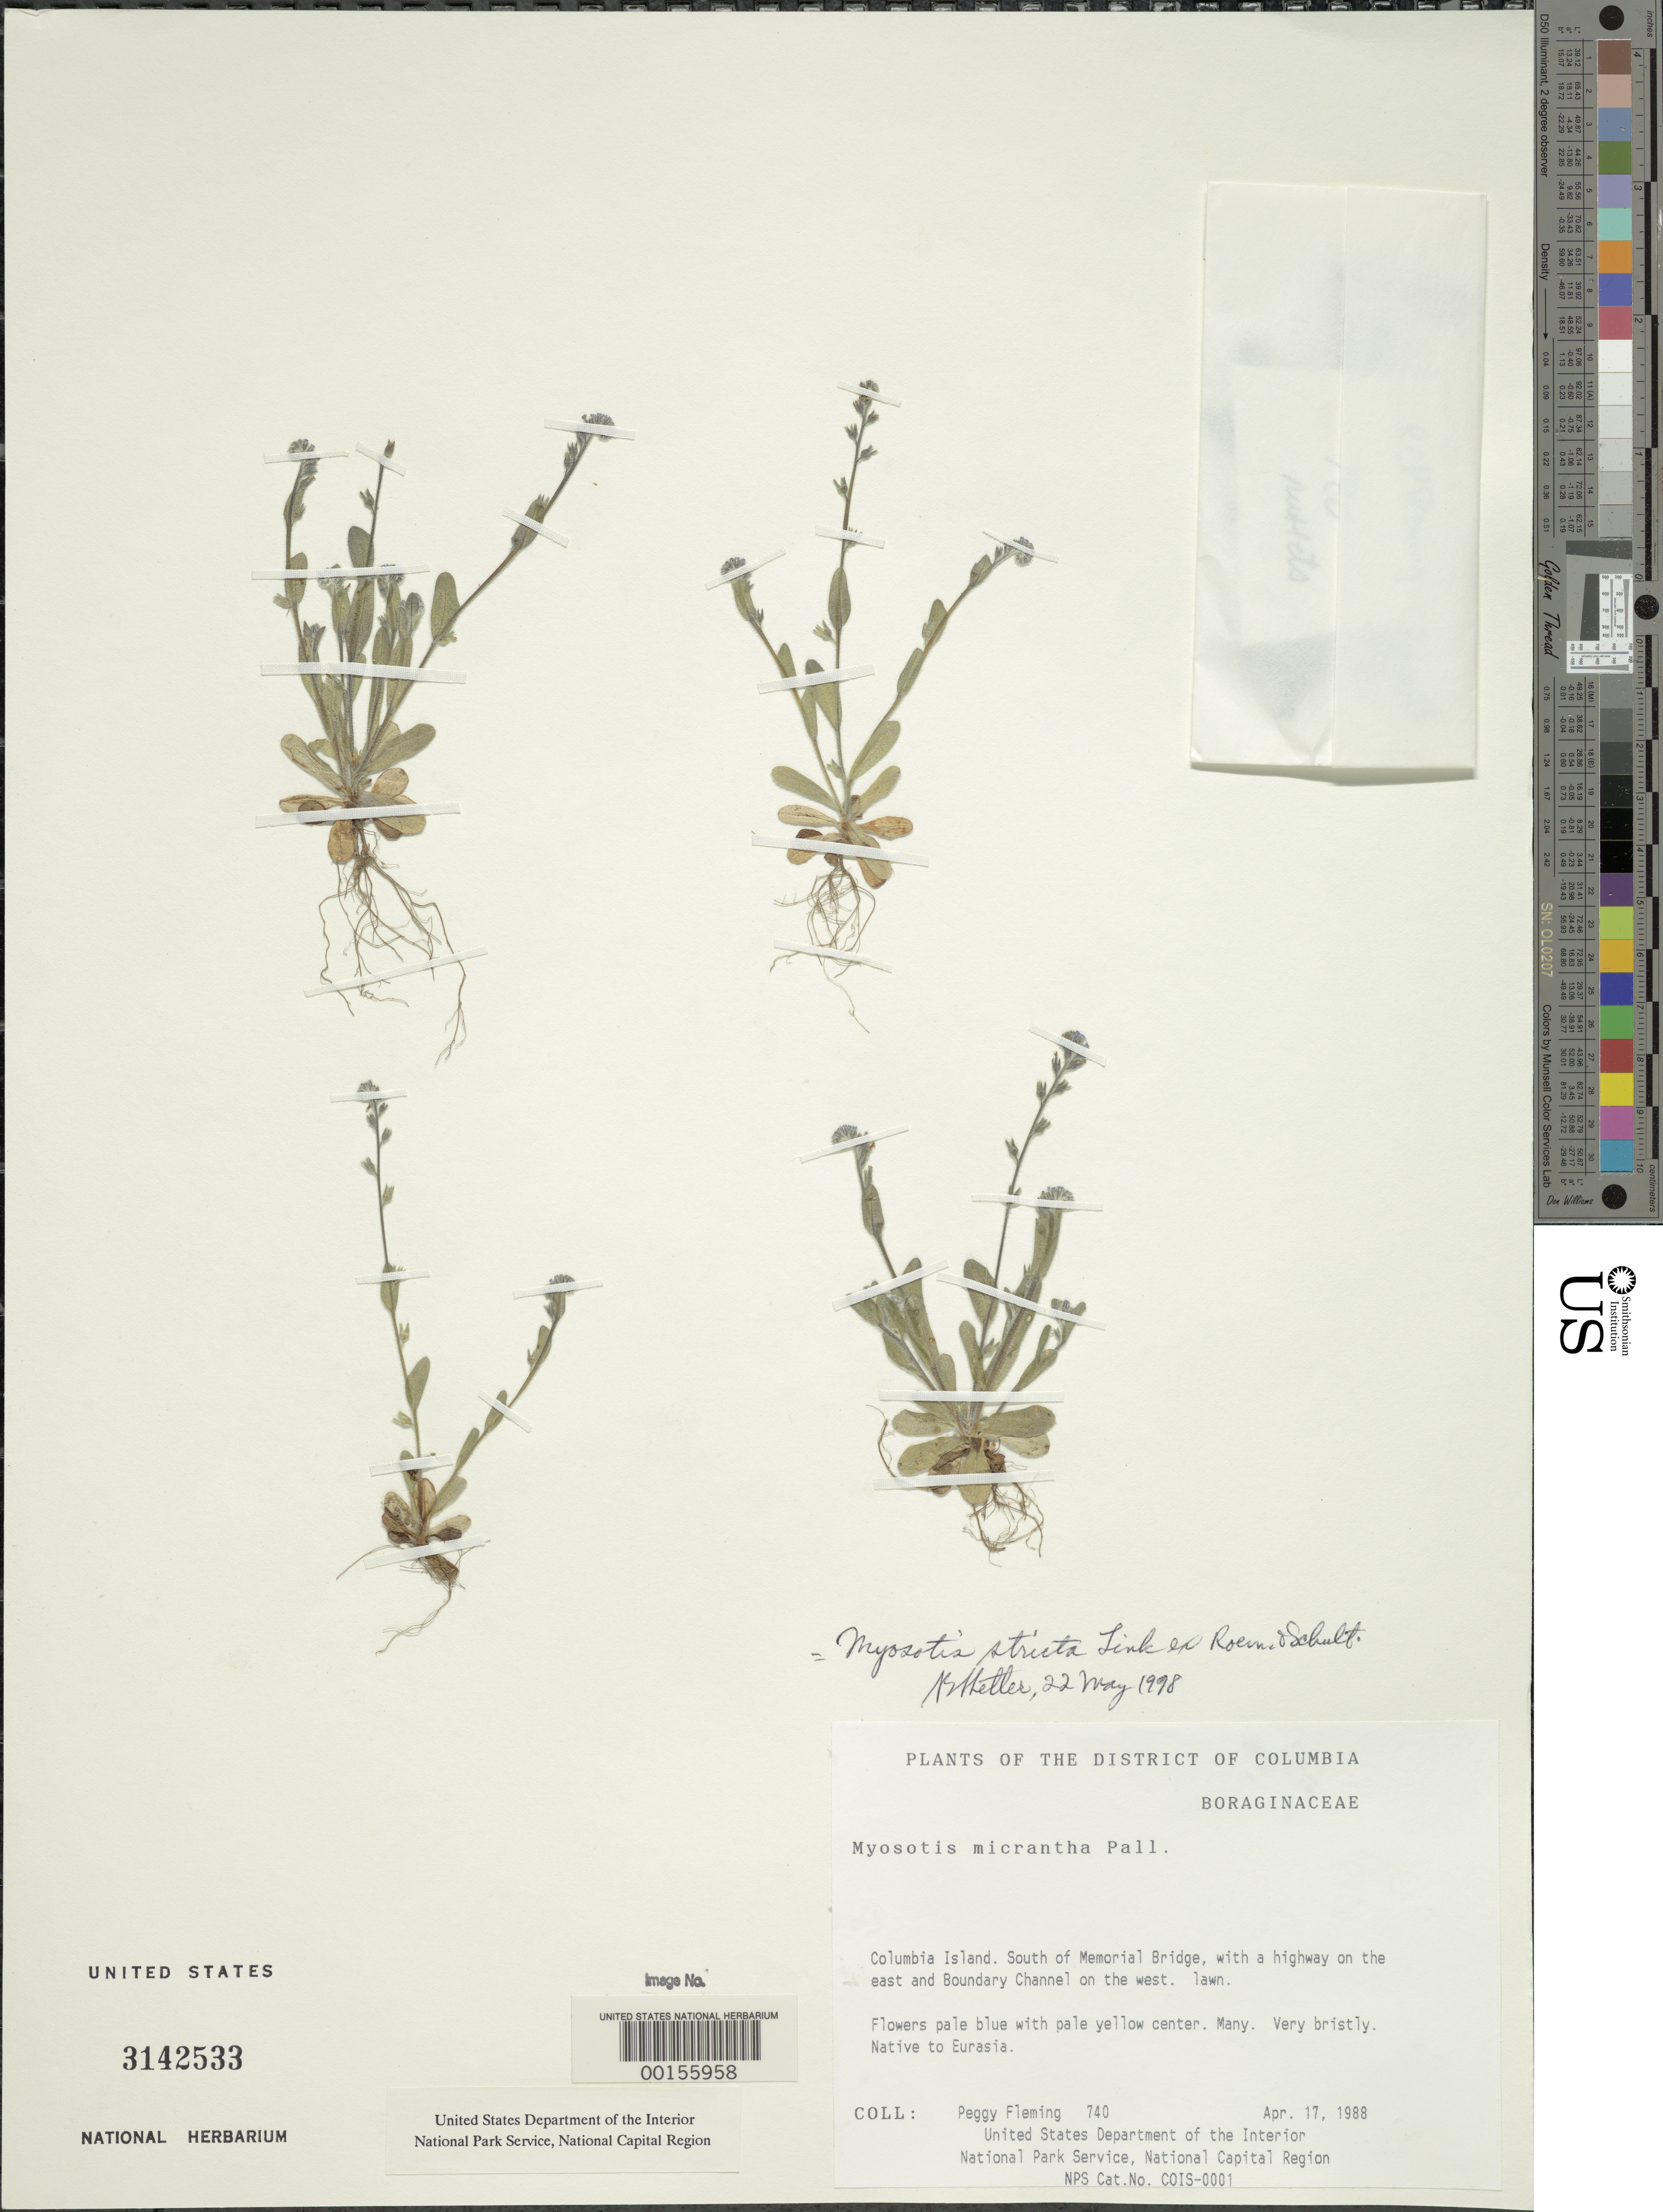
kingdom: Plantae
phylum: Tracheophyta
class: Magnoliopsida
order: Boraginales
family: Boraginaceae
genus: Myosotis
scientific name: Myosotis stricta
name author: Link ex Roem. & Schult.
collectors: P. Fleming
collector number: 740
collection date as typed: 17 Apr 1988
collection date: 1988-04-17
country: United States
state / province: Virginia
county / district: Arlington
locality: Columbia Island, S of Memorial Bridge Columbia Island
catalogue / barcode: US 3142533